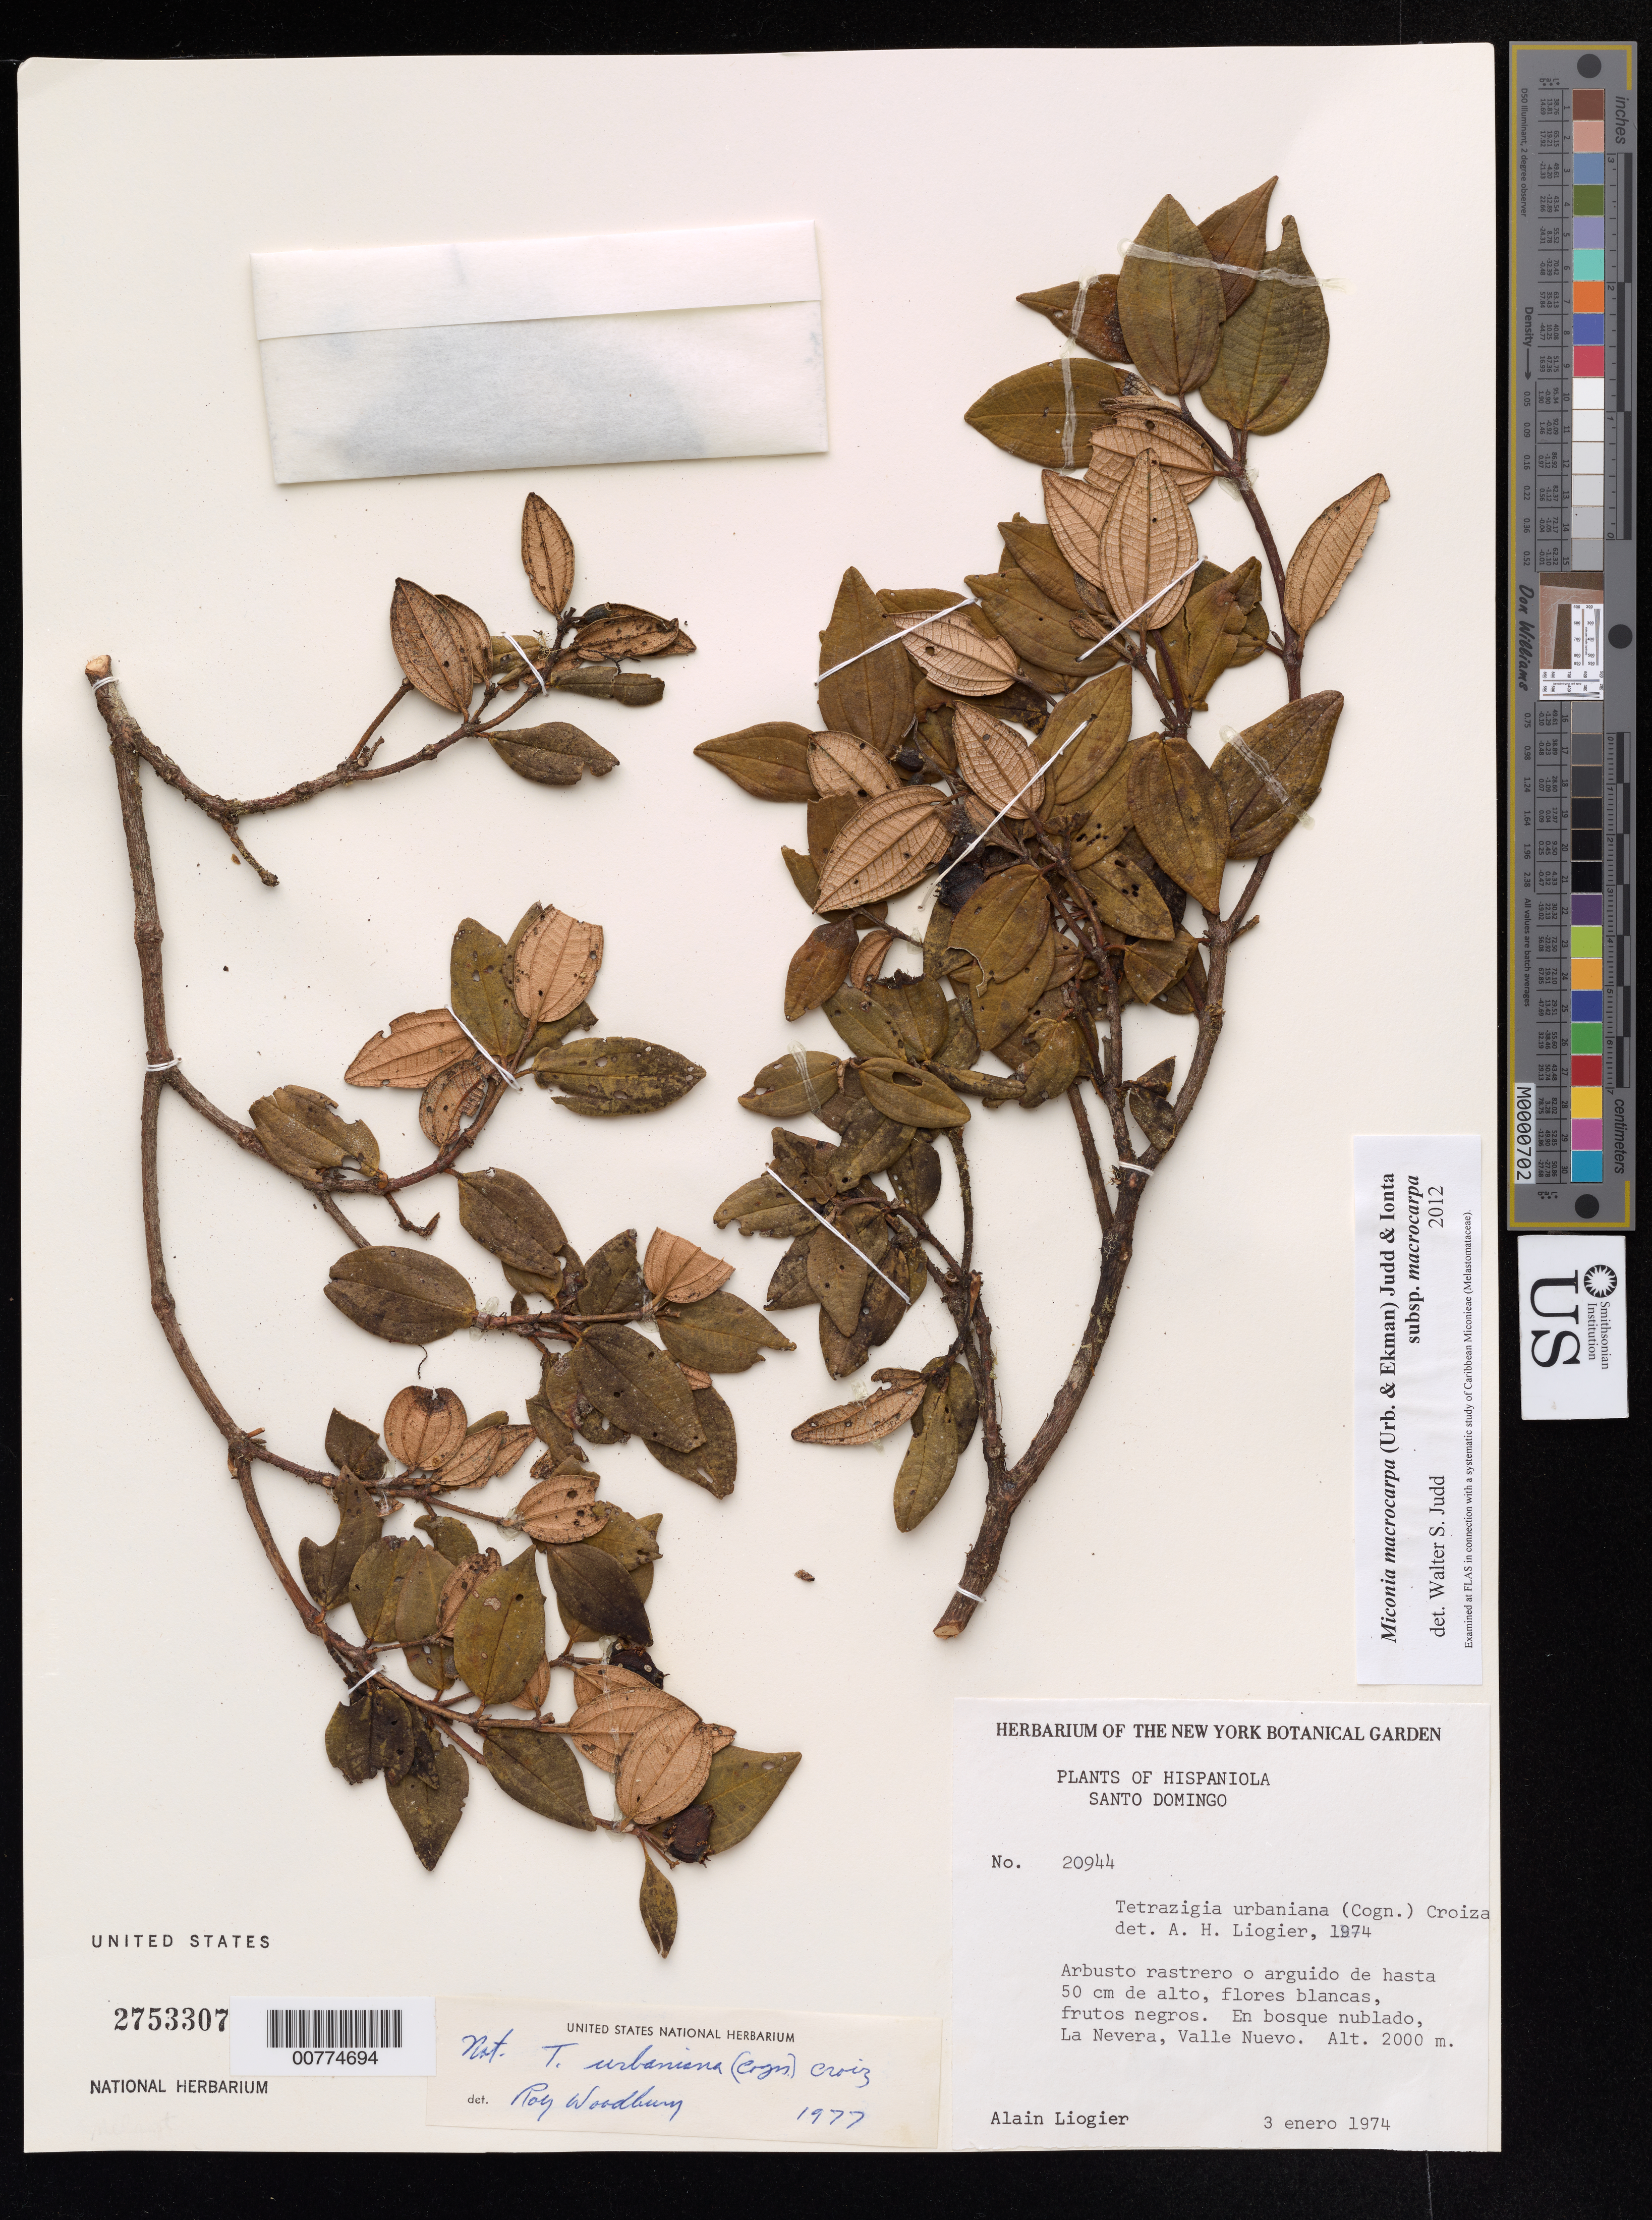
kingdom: Plantae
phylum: Tracheophyta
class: Magnoliopsida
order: Myrtales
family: Melastomataceae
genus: Miconia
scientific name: Miconia macrocarpa subsp. macrocarpa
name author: (Urb. & Ekman) Judd & Ionta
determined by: Judd, Walter S.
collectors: A. H. Liogier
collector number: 20944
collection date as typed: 03 Jan 1974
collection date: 1974-01-03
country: Dominican Republic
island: Hispaniola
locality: Valle Nuevo, La Nevera.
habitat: Cloud forest.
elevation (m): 2000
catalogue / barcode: US 2753307